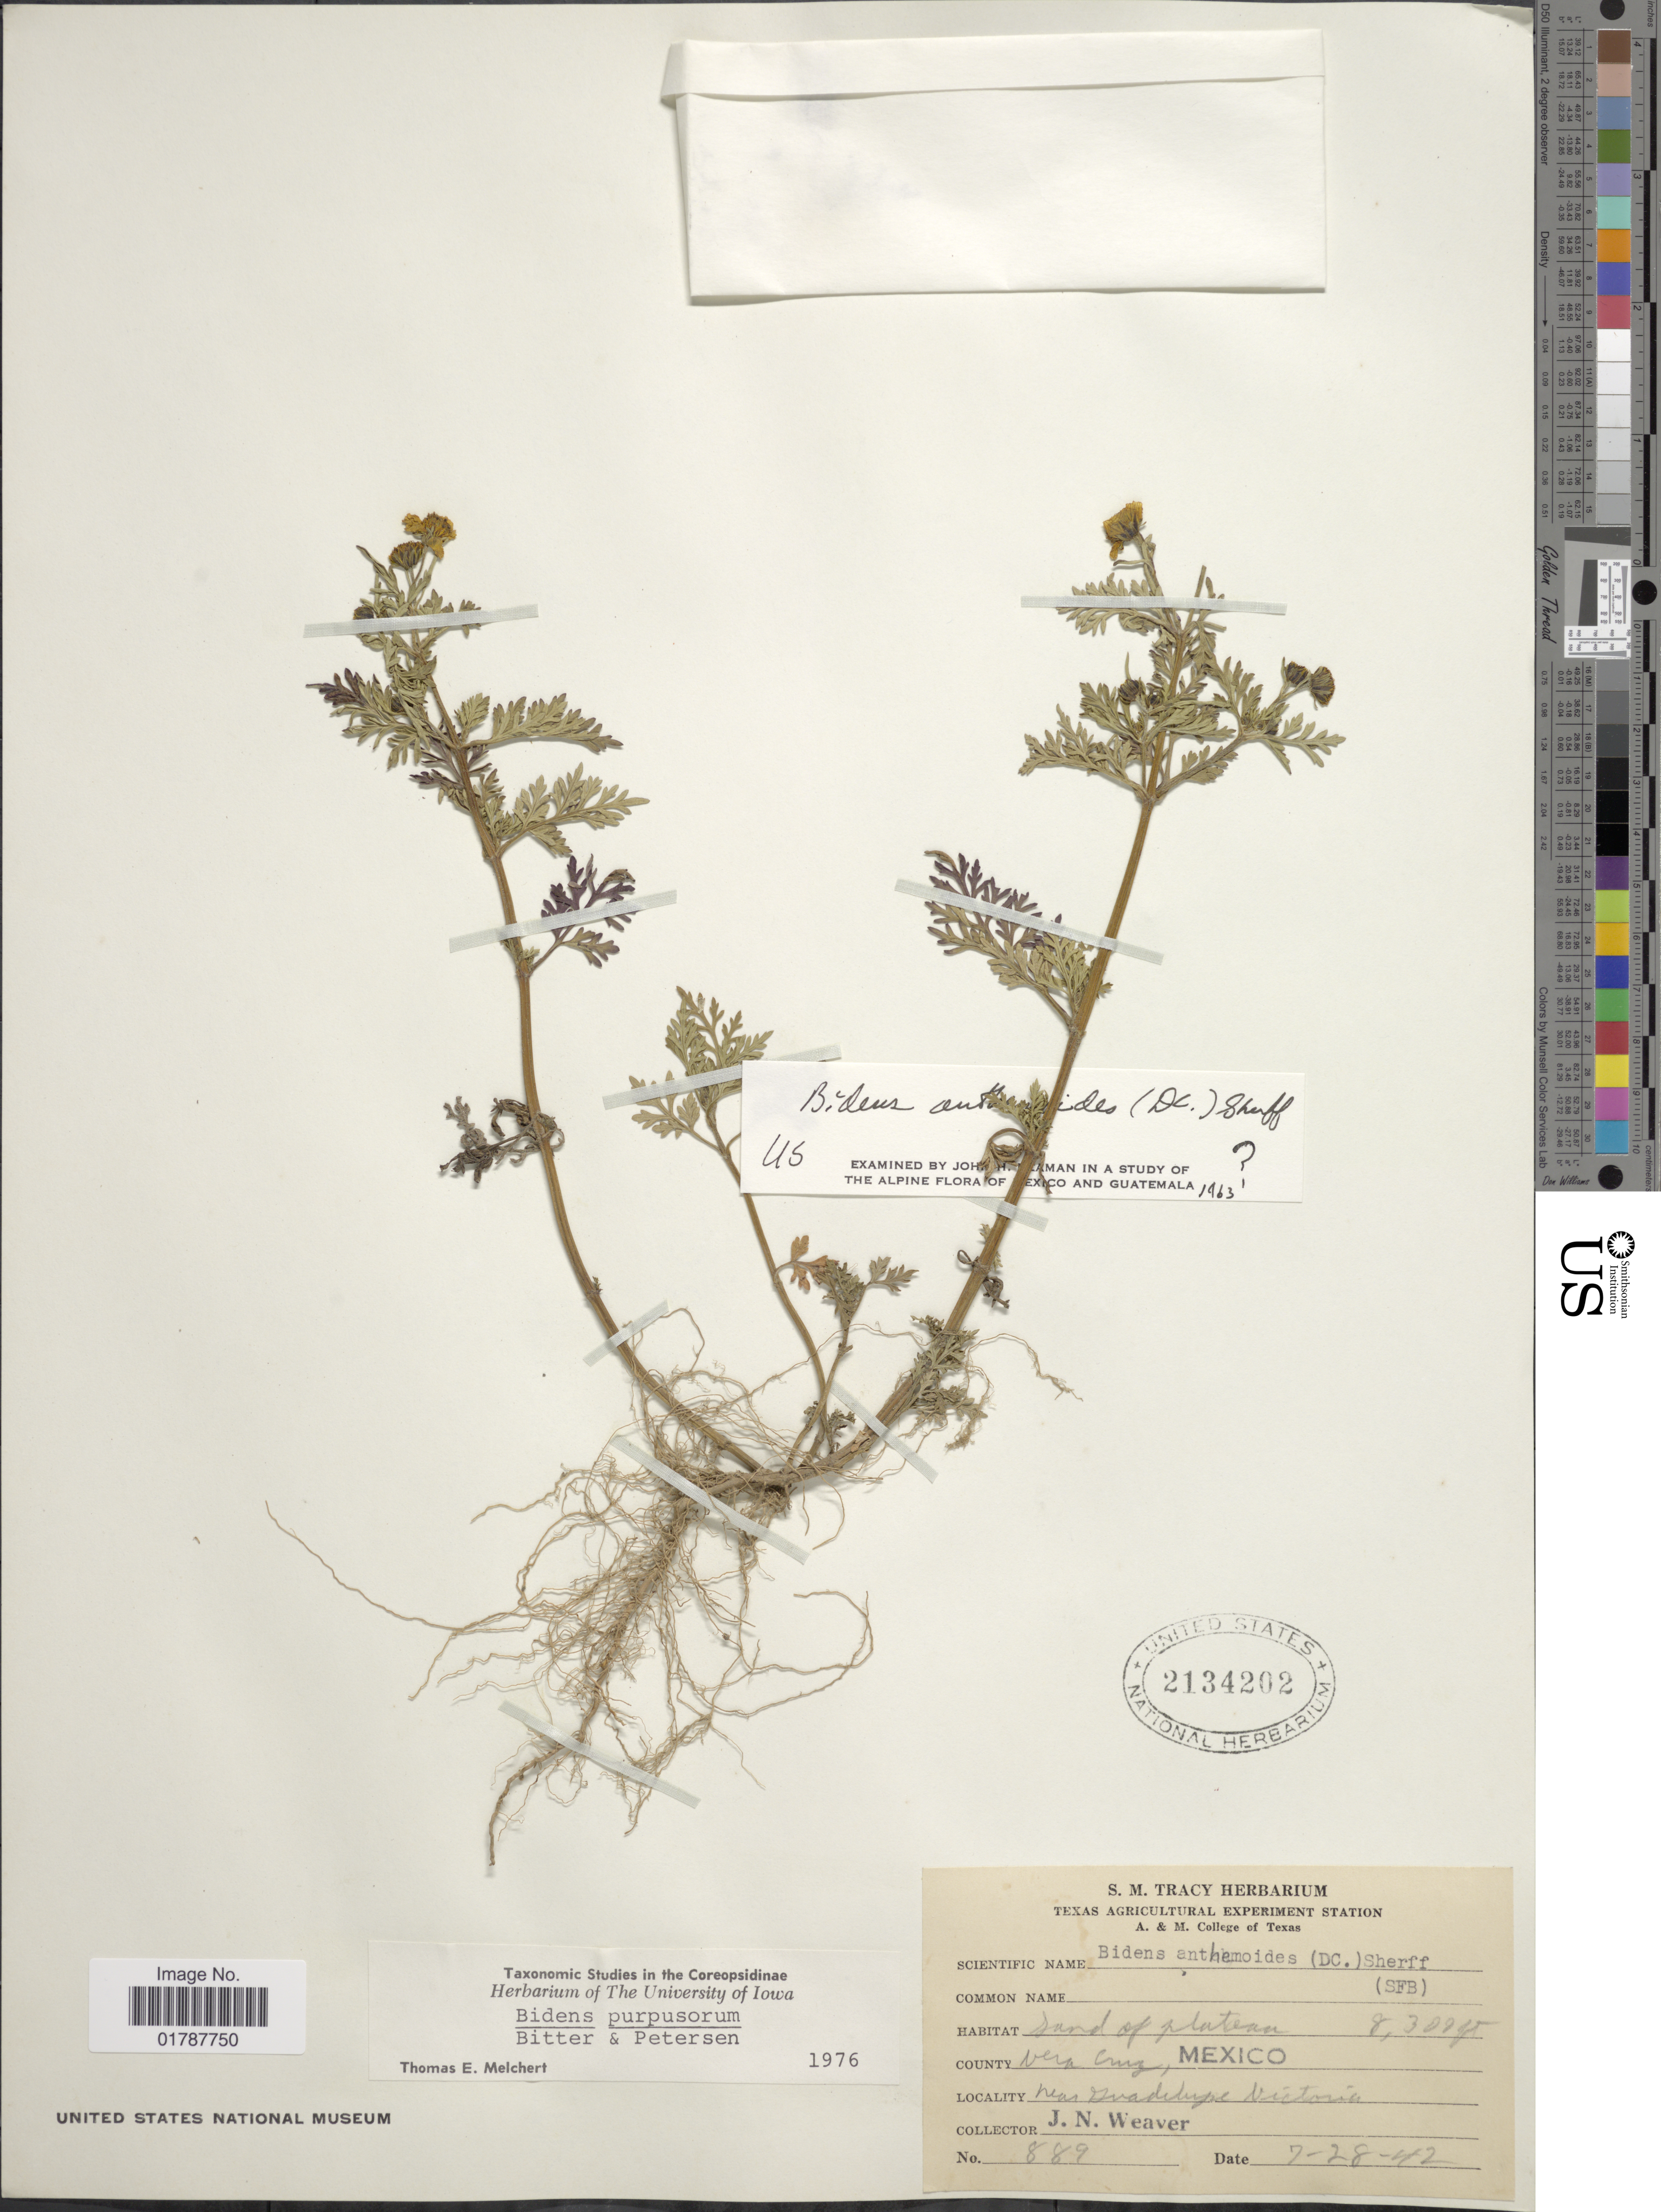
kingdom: Plantae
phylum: Tracheophyta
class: Magnoliopsida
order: Asterales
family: Asteraceae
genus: Bidens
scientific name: Bidens purpusorum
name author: Bitter & Petersen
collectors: J. N. Weaver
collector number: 889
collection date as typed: Transcribed d/m/y: 28/7/42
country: Mexico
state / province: Veracruz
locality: Vera Cruz, Mexico, near Guadalupe Victoria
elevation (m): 2530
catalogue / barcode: US 2134202